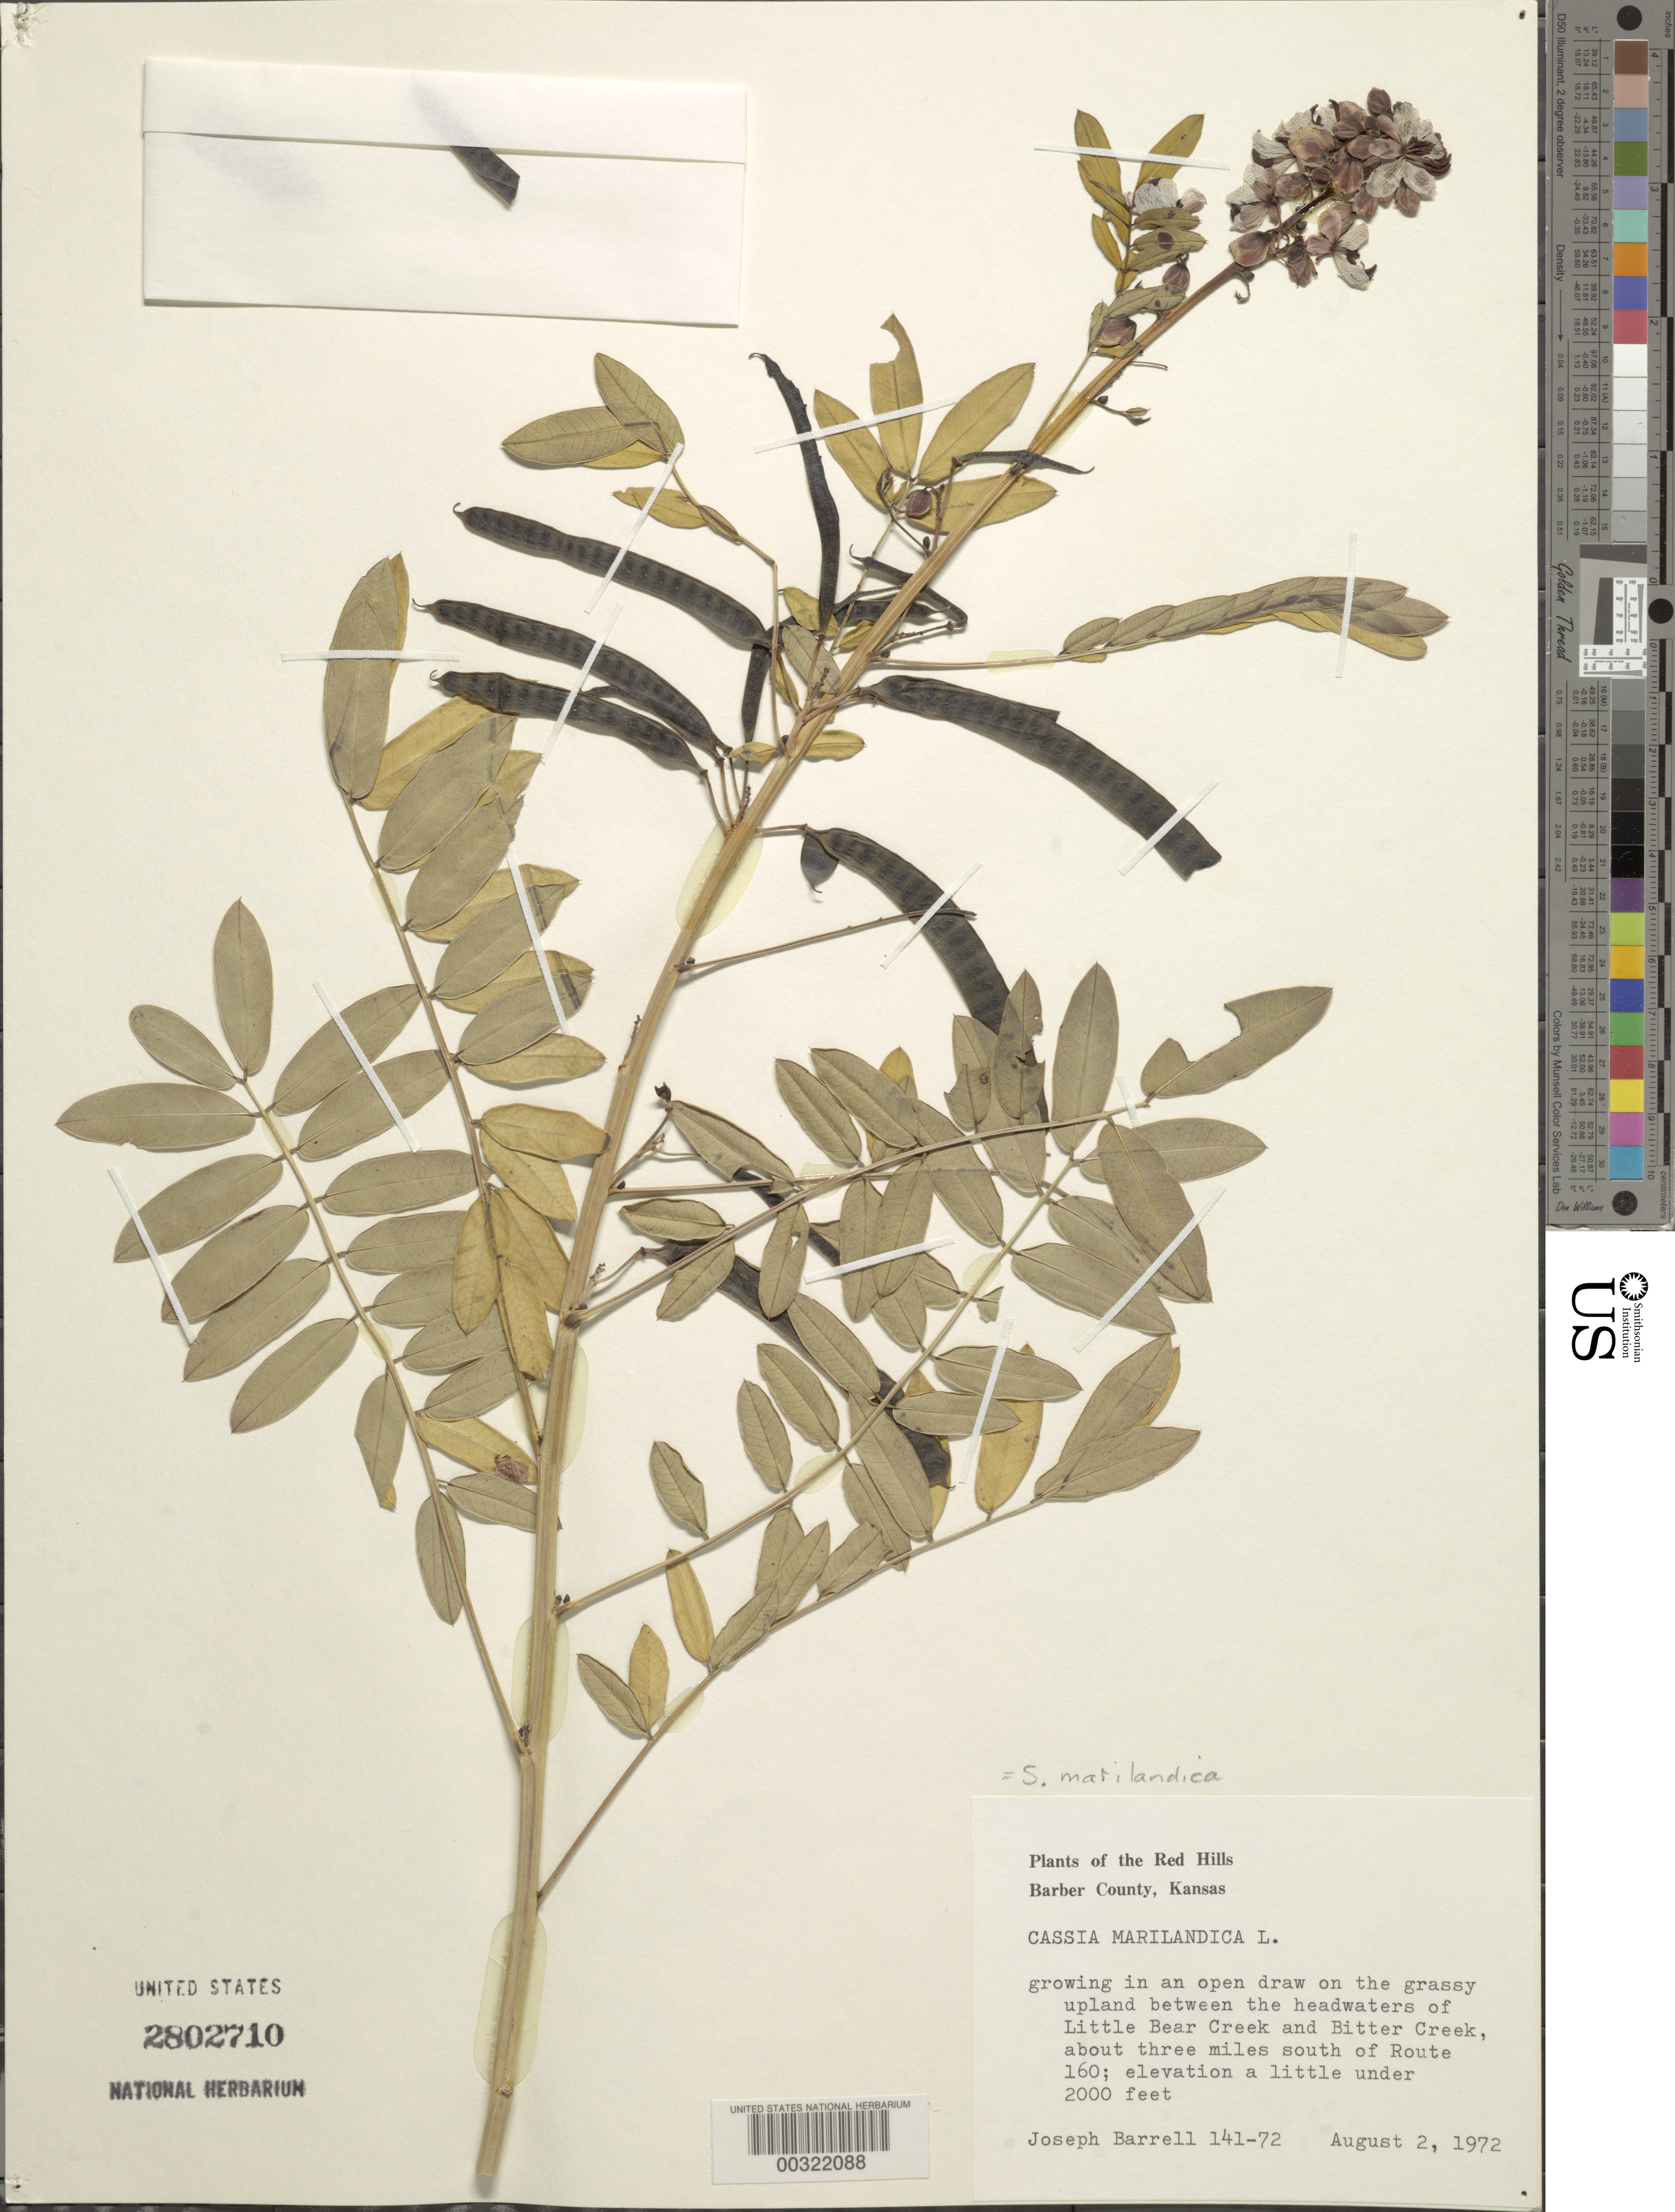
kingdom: Plantae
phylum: Tracheophyta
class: Magnoliopsida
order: Fabales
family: Fabaceae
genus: Senna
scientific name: Senna marilandica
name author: (L.) Link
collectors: J. Barrell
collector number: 141-72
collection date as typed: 02 Aug 1972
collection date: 1972-08-02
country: United States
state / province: Kansas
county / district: Barber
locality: Between the headwaters of little bear creek and bitter creek, about 3 mi s of route 160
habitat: In an open draw on the grassy upland betweeen the headwaters of creek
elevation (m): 610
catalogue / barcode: US 2802710